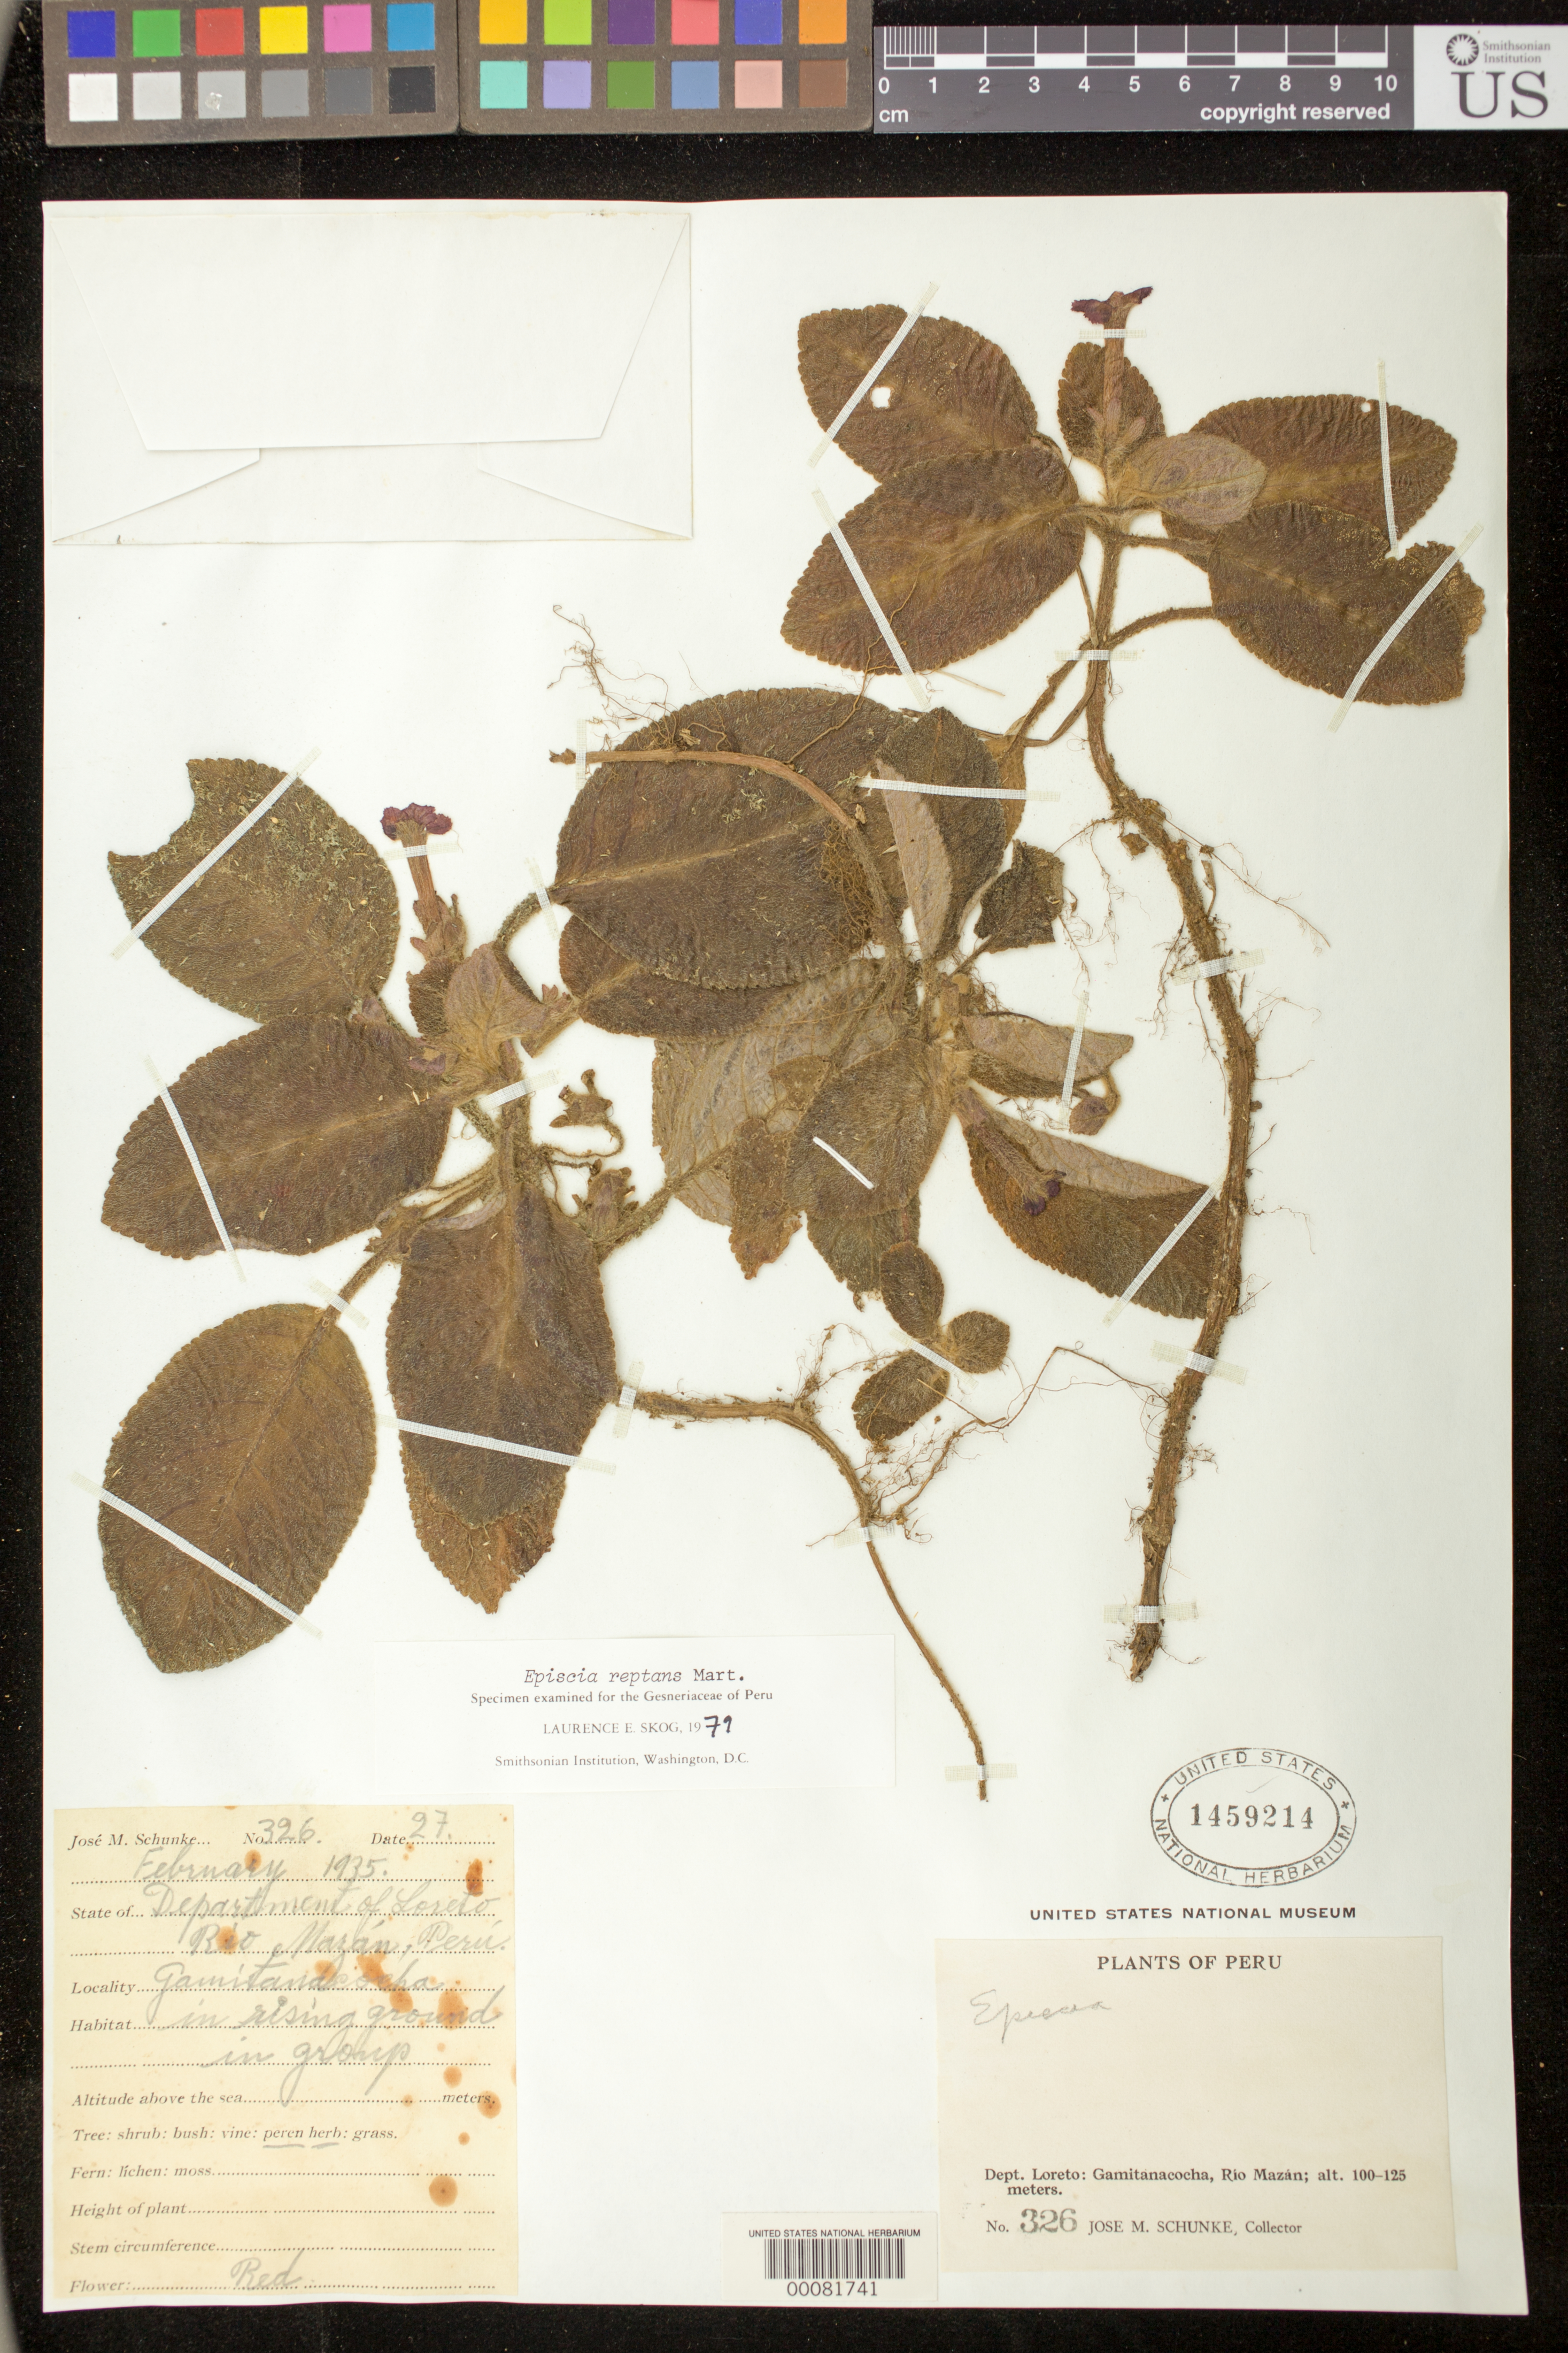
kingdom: Plantae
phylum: Tracheophyta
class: Magnoliopsida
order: Lamiales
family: Gesneriaceae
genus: Episcia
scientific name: Episcia reptans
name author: Mart.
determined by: Skog, Laurence E.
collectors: J. M. Schunke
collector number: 326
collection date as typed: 27 Feb 1935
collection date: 1935-02-27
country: Peru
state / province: Loreto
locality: Gamitanacocha, Rio Mazan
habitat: In rising ground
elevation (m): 100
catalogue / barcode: US 1459214